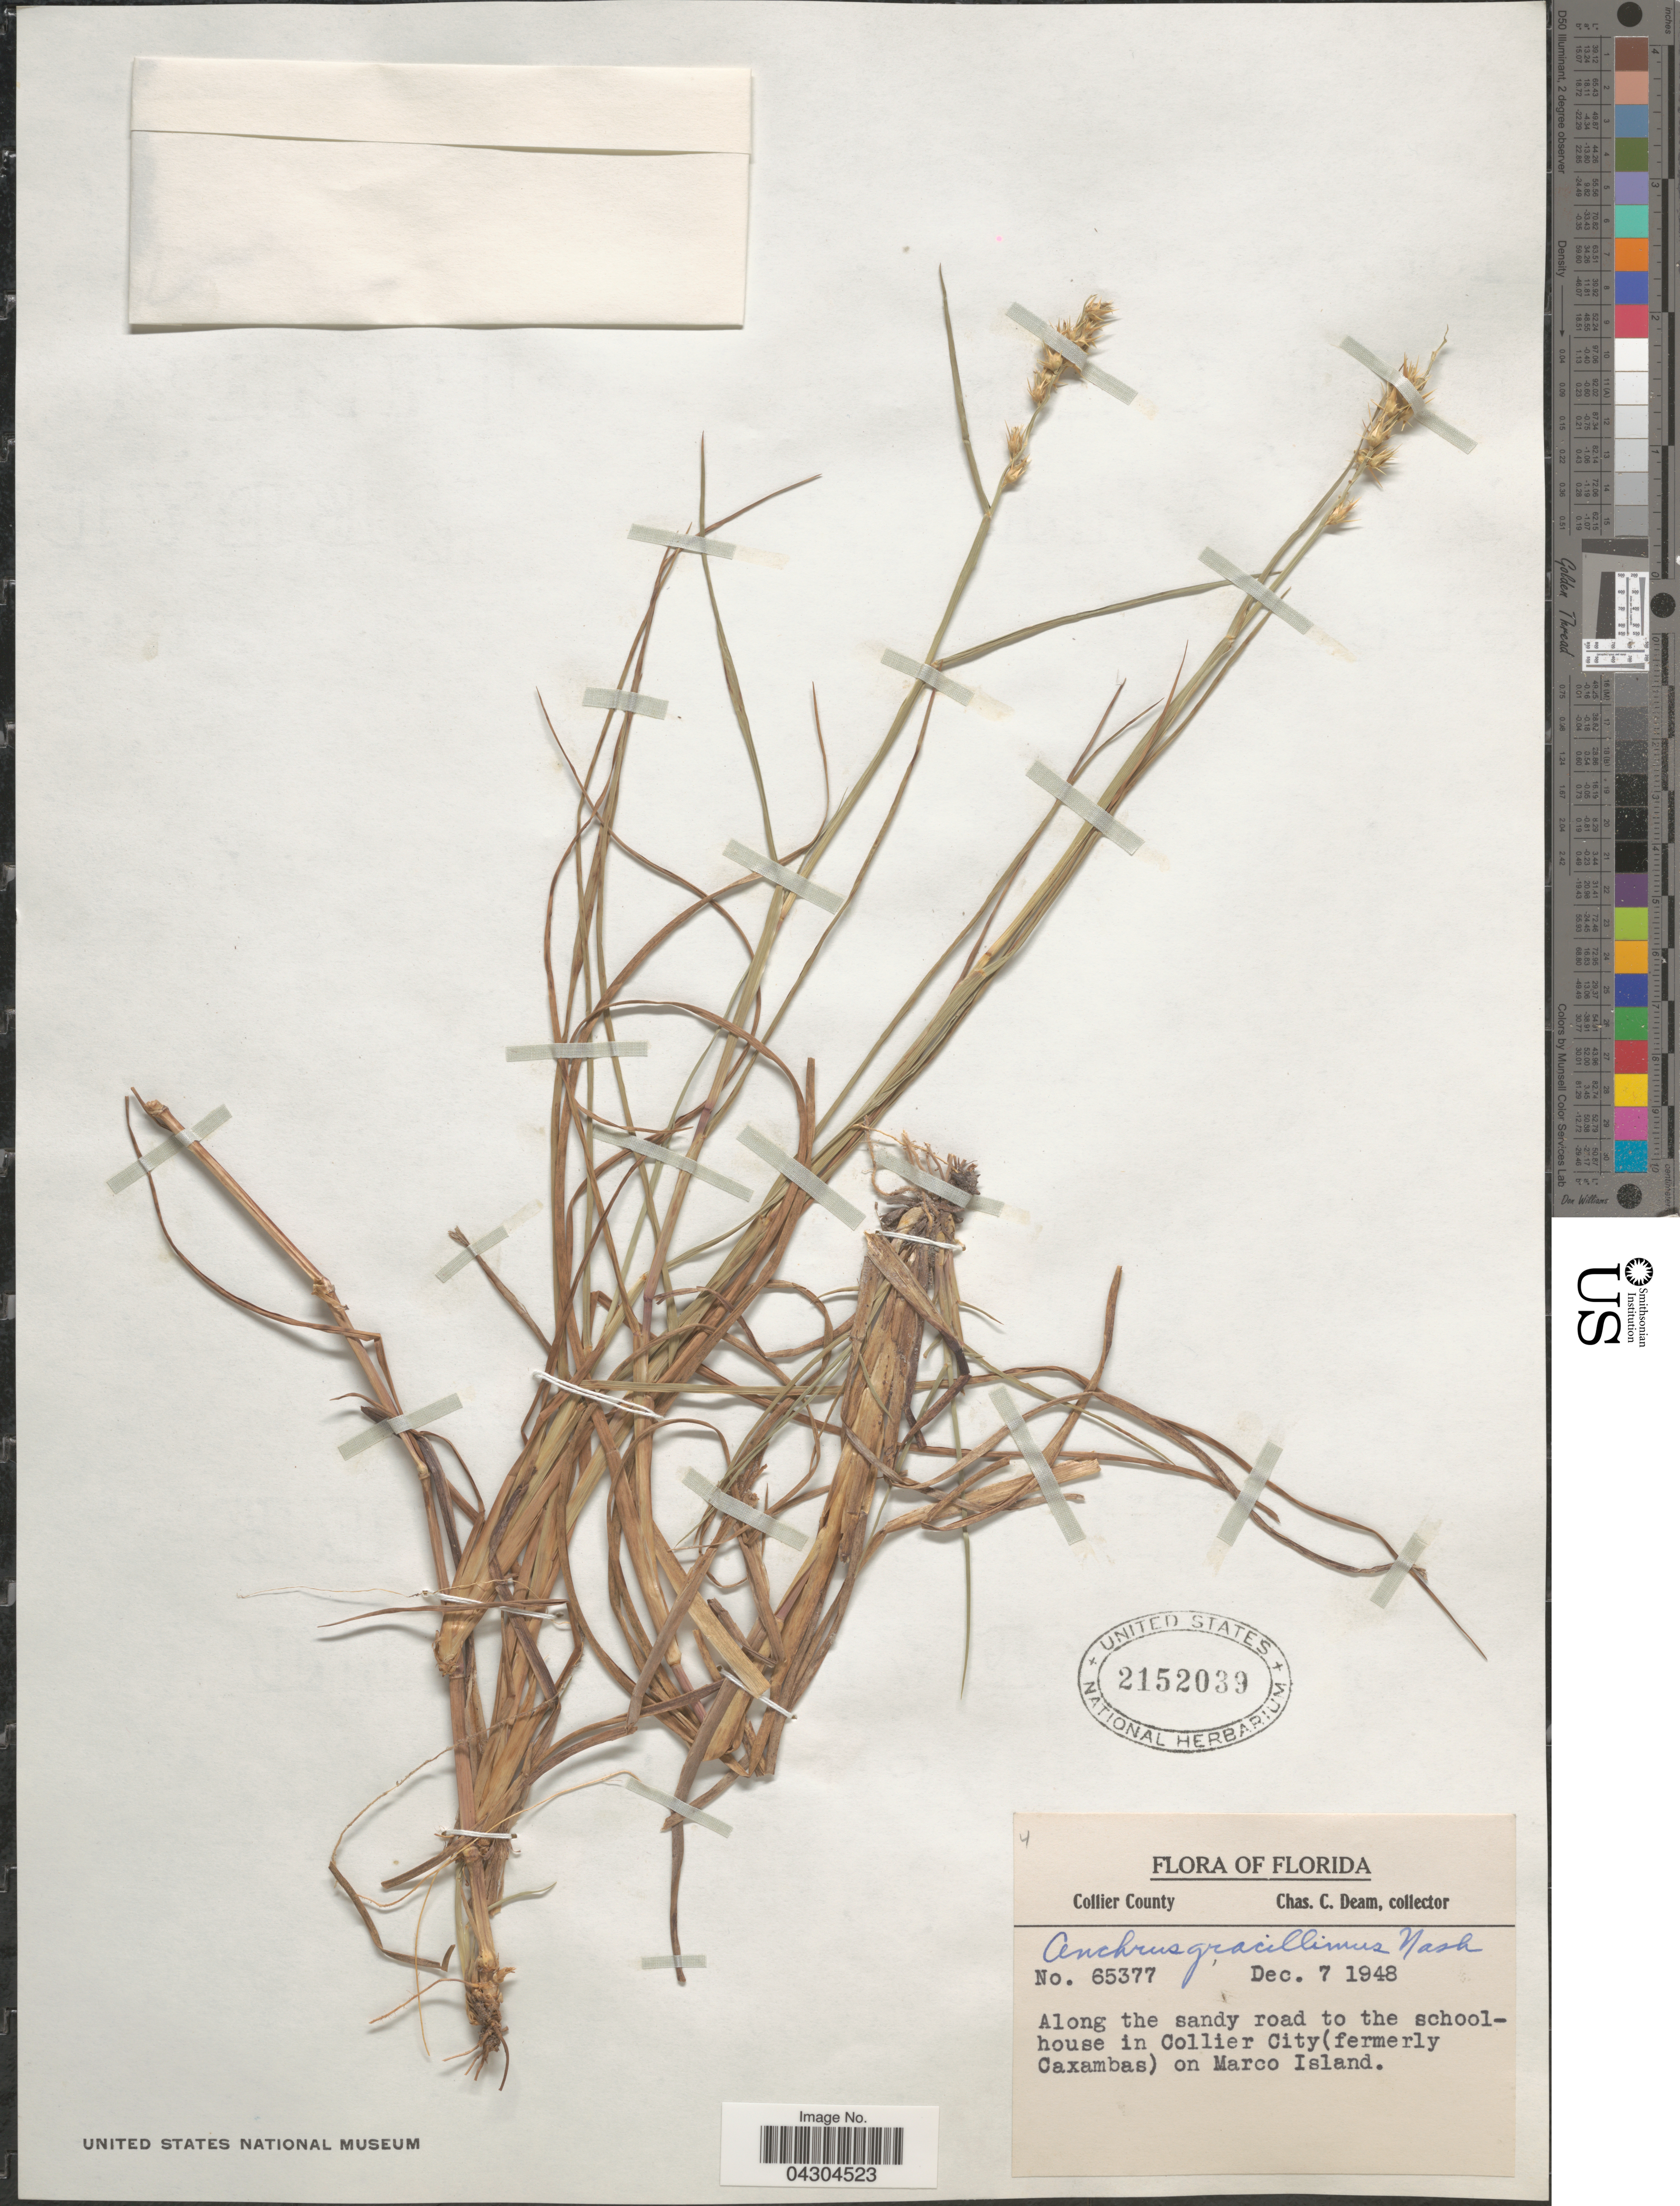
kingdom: Plantae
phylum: Tracheophyta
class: Liliopsida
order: Poales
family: Poaceae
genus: Cenchrus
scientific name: Cenchrus gracillimus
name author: Nash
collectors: C. C. Deam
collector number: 65377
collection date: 1948-12-07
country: United States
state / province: Florida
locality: Collier County. Along the sandy road to schoolhouse in Collier City (fermerly Caxambas) on Marco Island.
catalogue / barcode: US 2152039